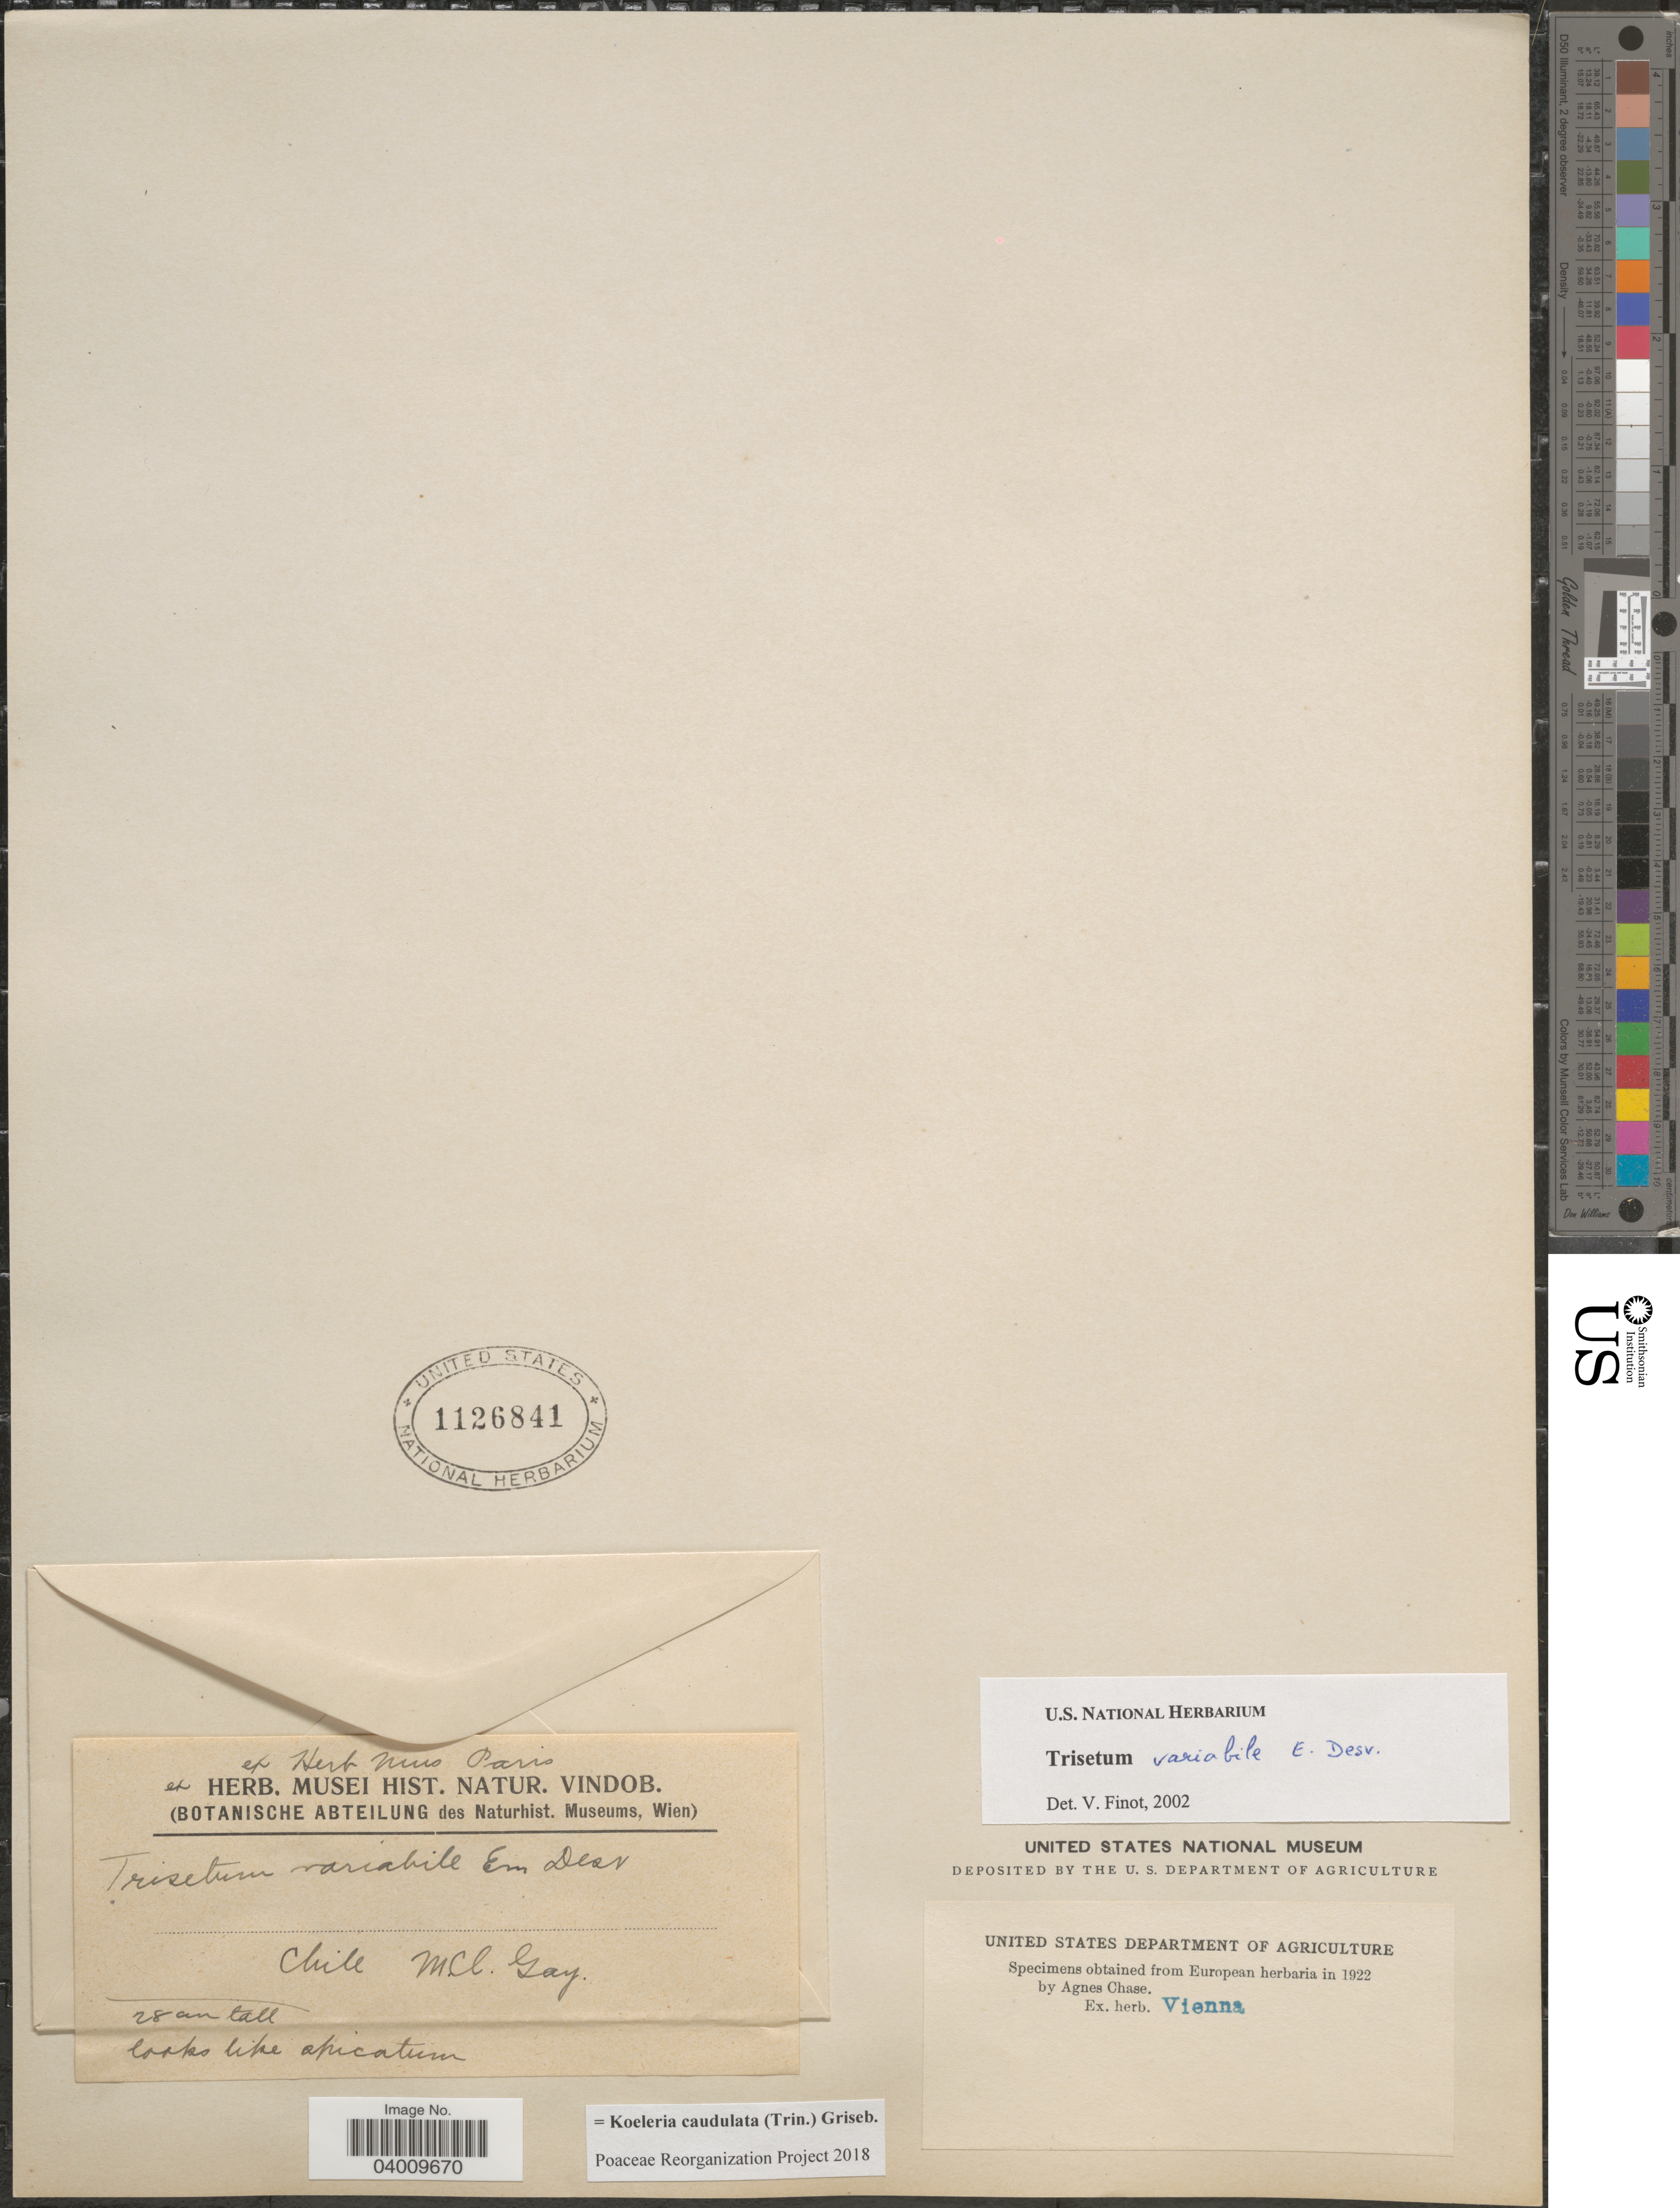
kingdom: Plantae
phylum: Tracheophyta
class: Liliopsida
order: Poales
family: Poaceae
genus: Koeleria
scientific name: Koeleria caudulata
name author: (Trin.) Griseb.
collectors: M. Gay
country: Chile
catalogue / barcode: US 1126841